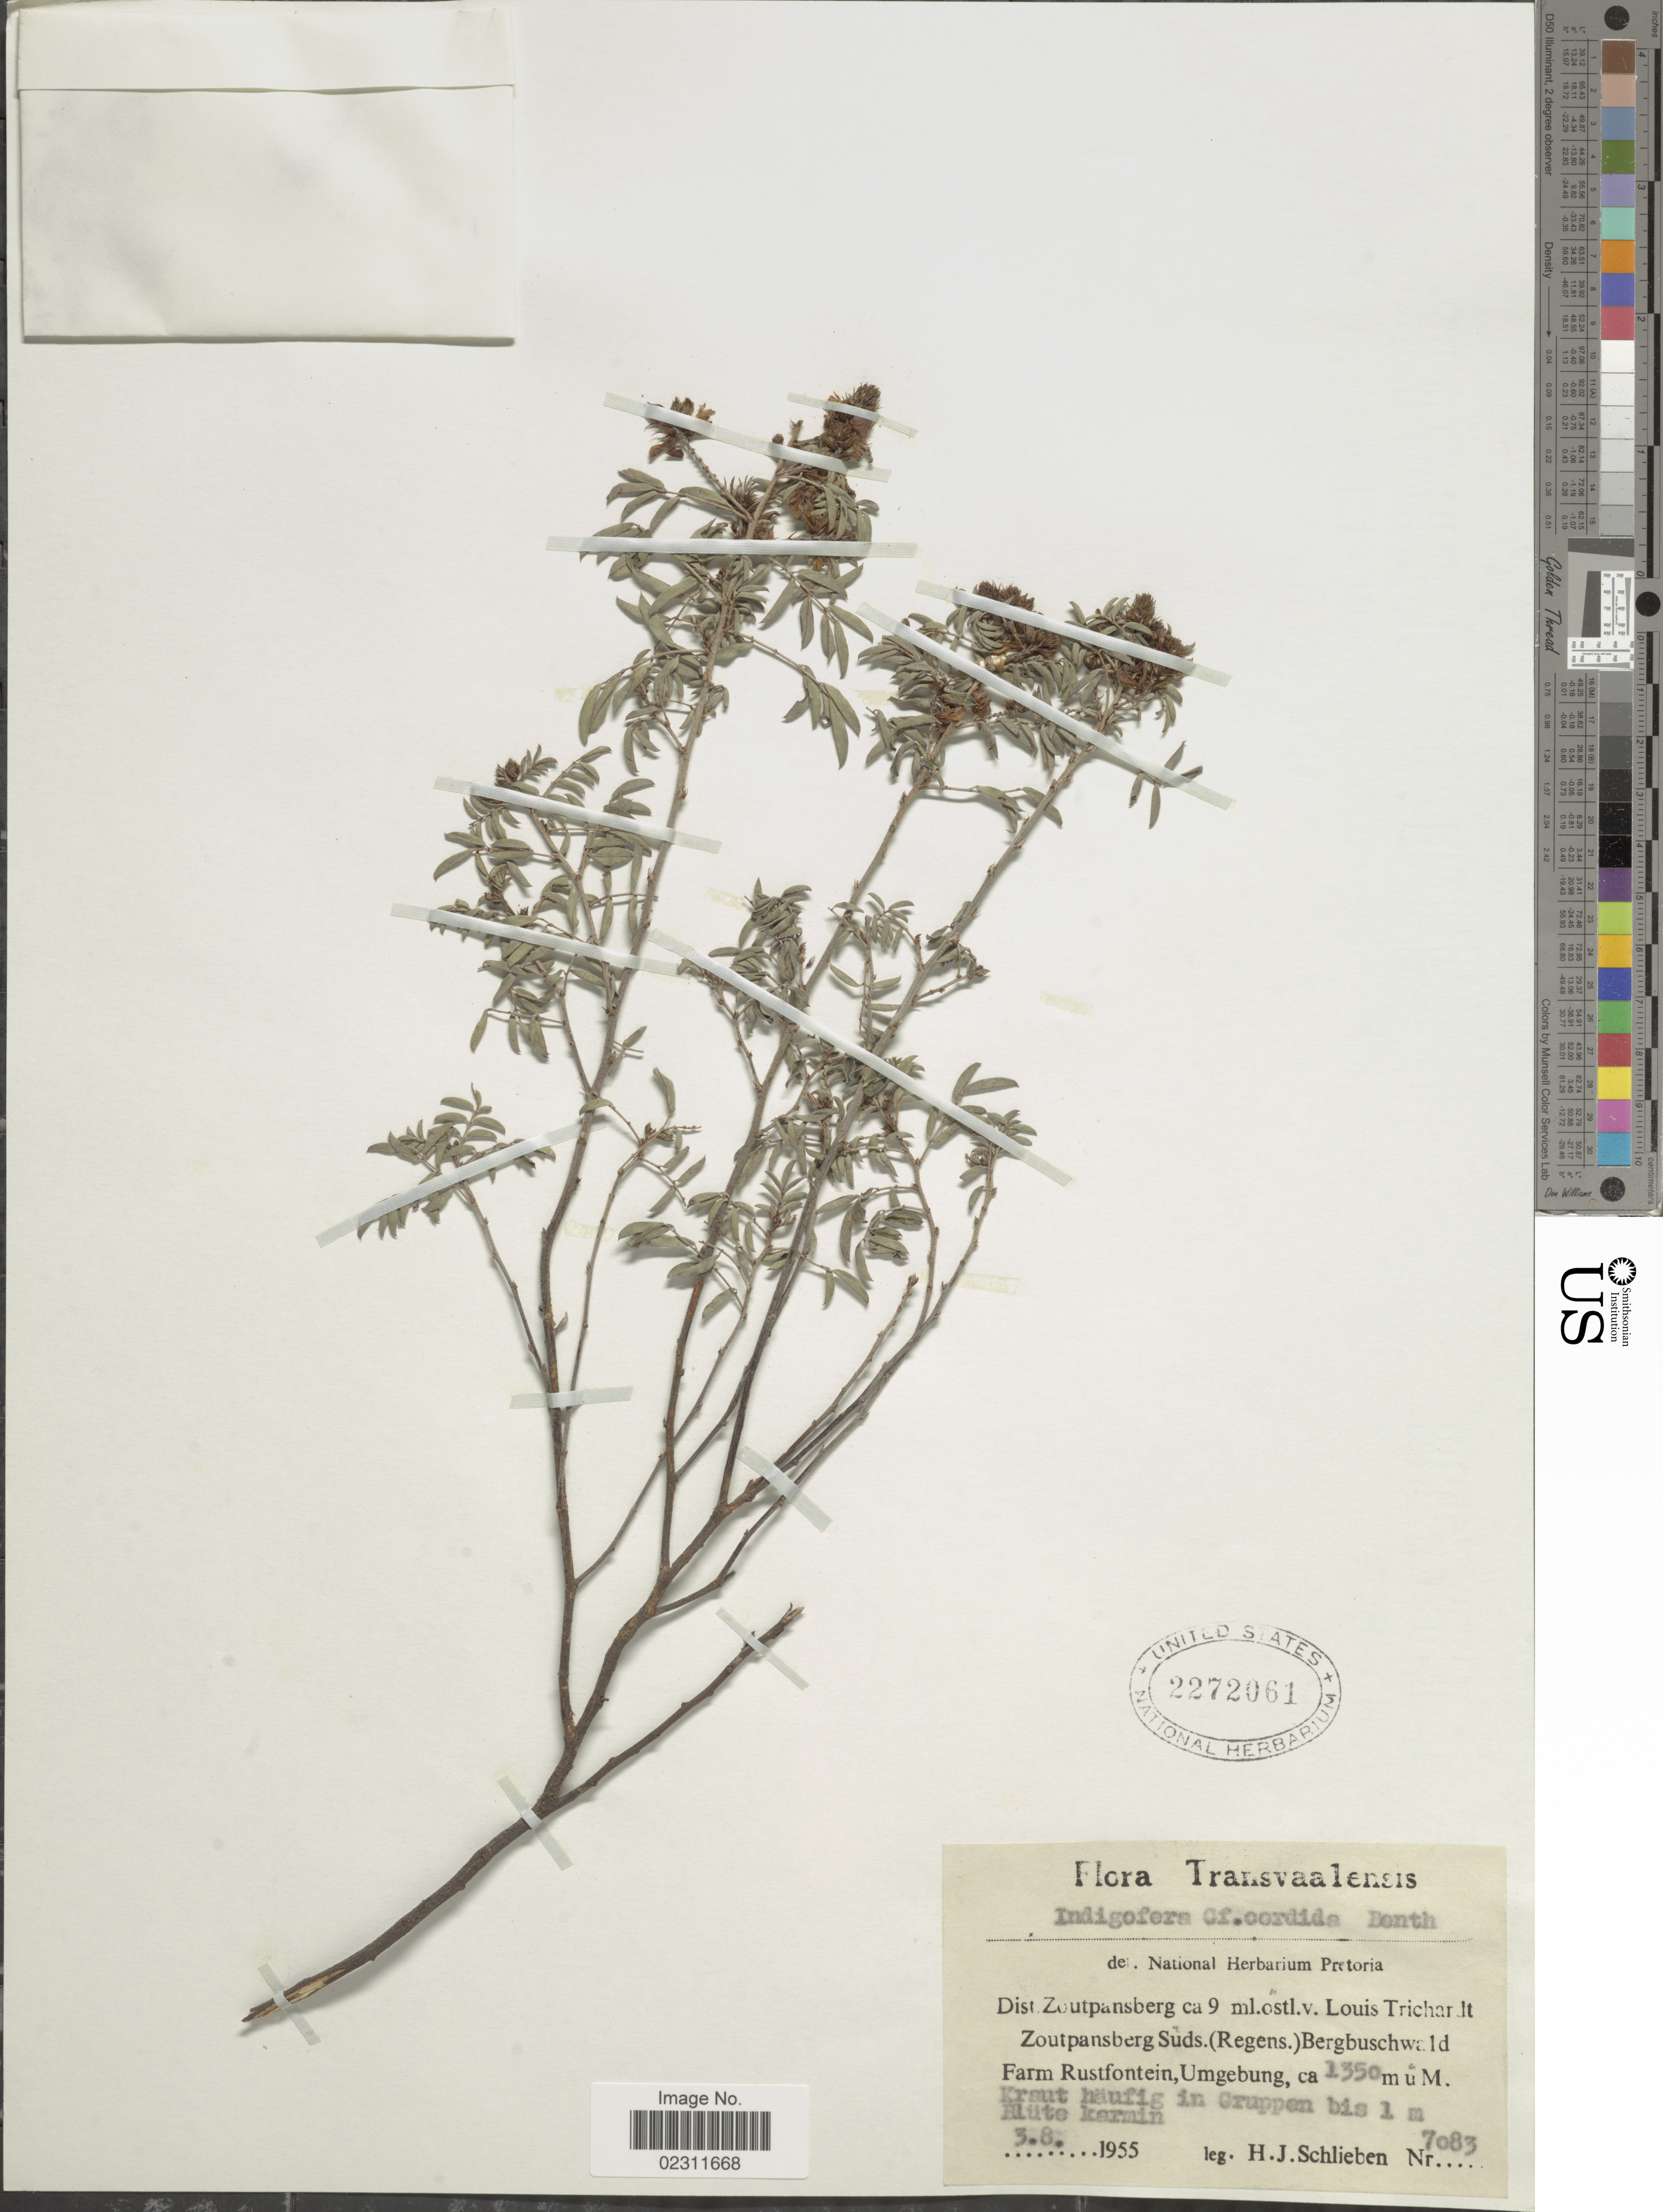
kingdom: Plantae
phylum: Tracheophyta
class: Magnoliopsida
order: Fabales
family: Fabaceae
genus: Indigofera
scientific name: Indigofera cordida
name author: Benth.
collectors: H. J. Schlieben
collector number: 7083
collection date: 1955-08-03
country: South Africa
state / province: Limpopo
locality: Transvaalensis, Dist. Zoutpansberg ca 9 ml. ost. v. Louis Trichardt, Zoutpansberg Suds. (Regens), Bergbuschwald Farm Rustfontein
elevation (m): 1350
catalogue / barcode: US 2272061